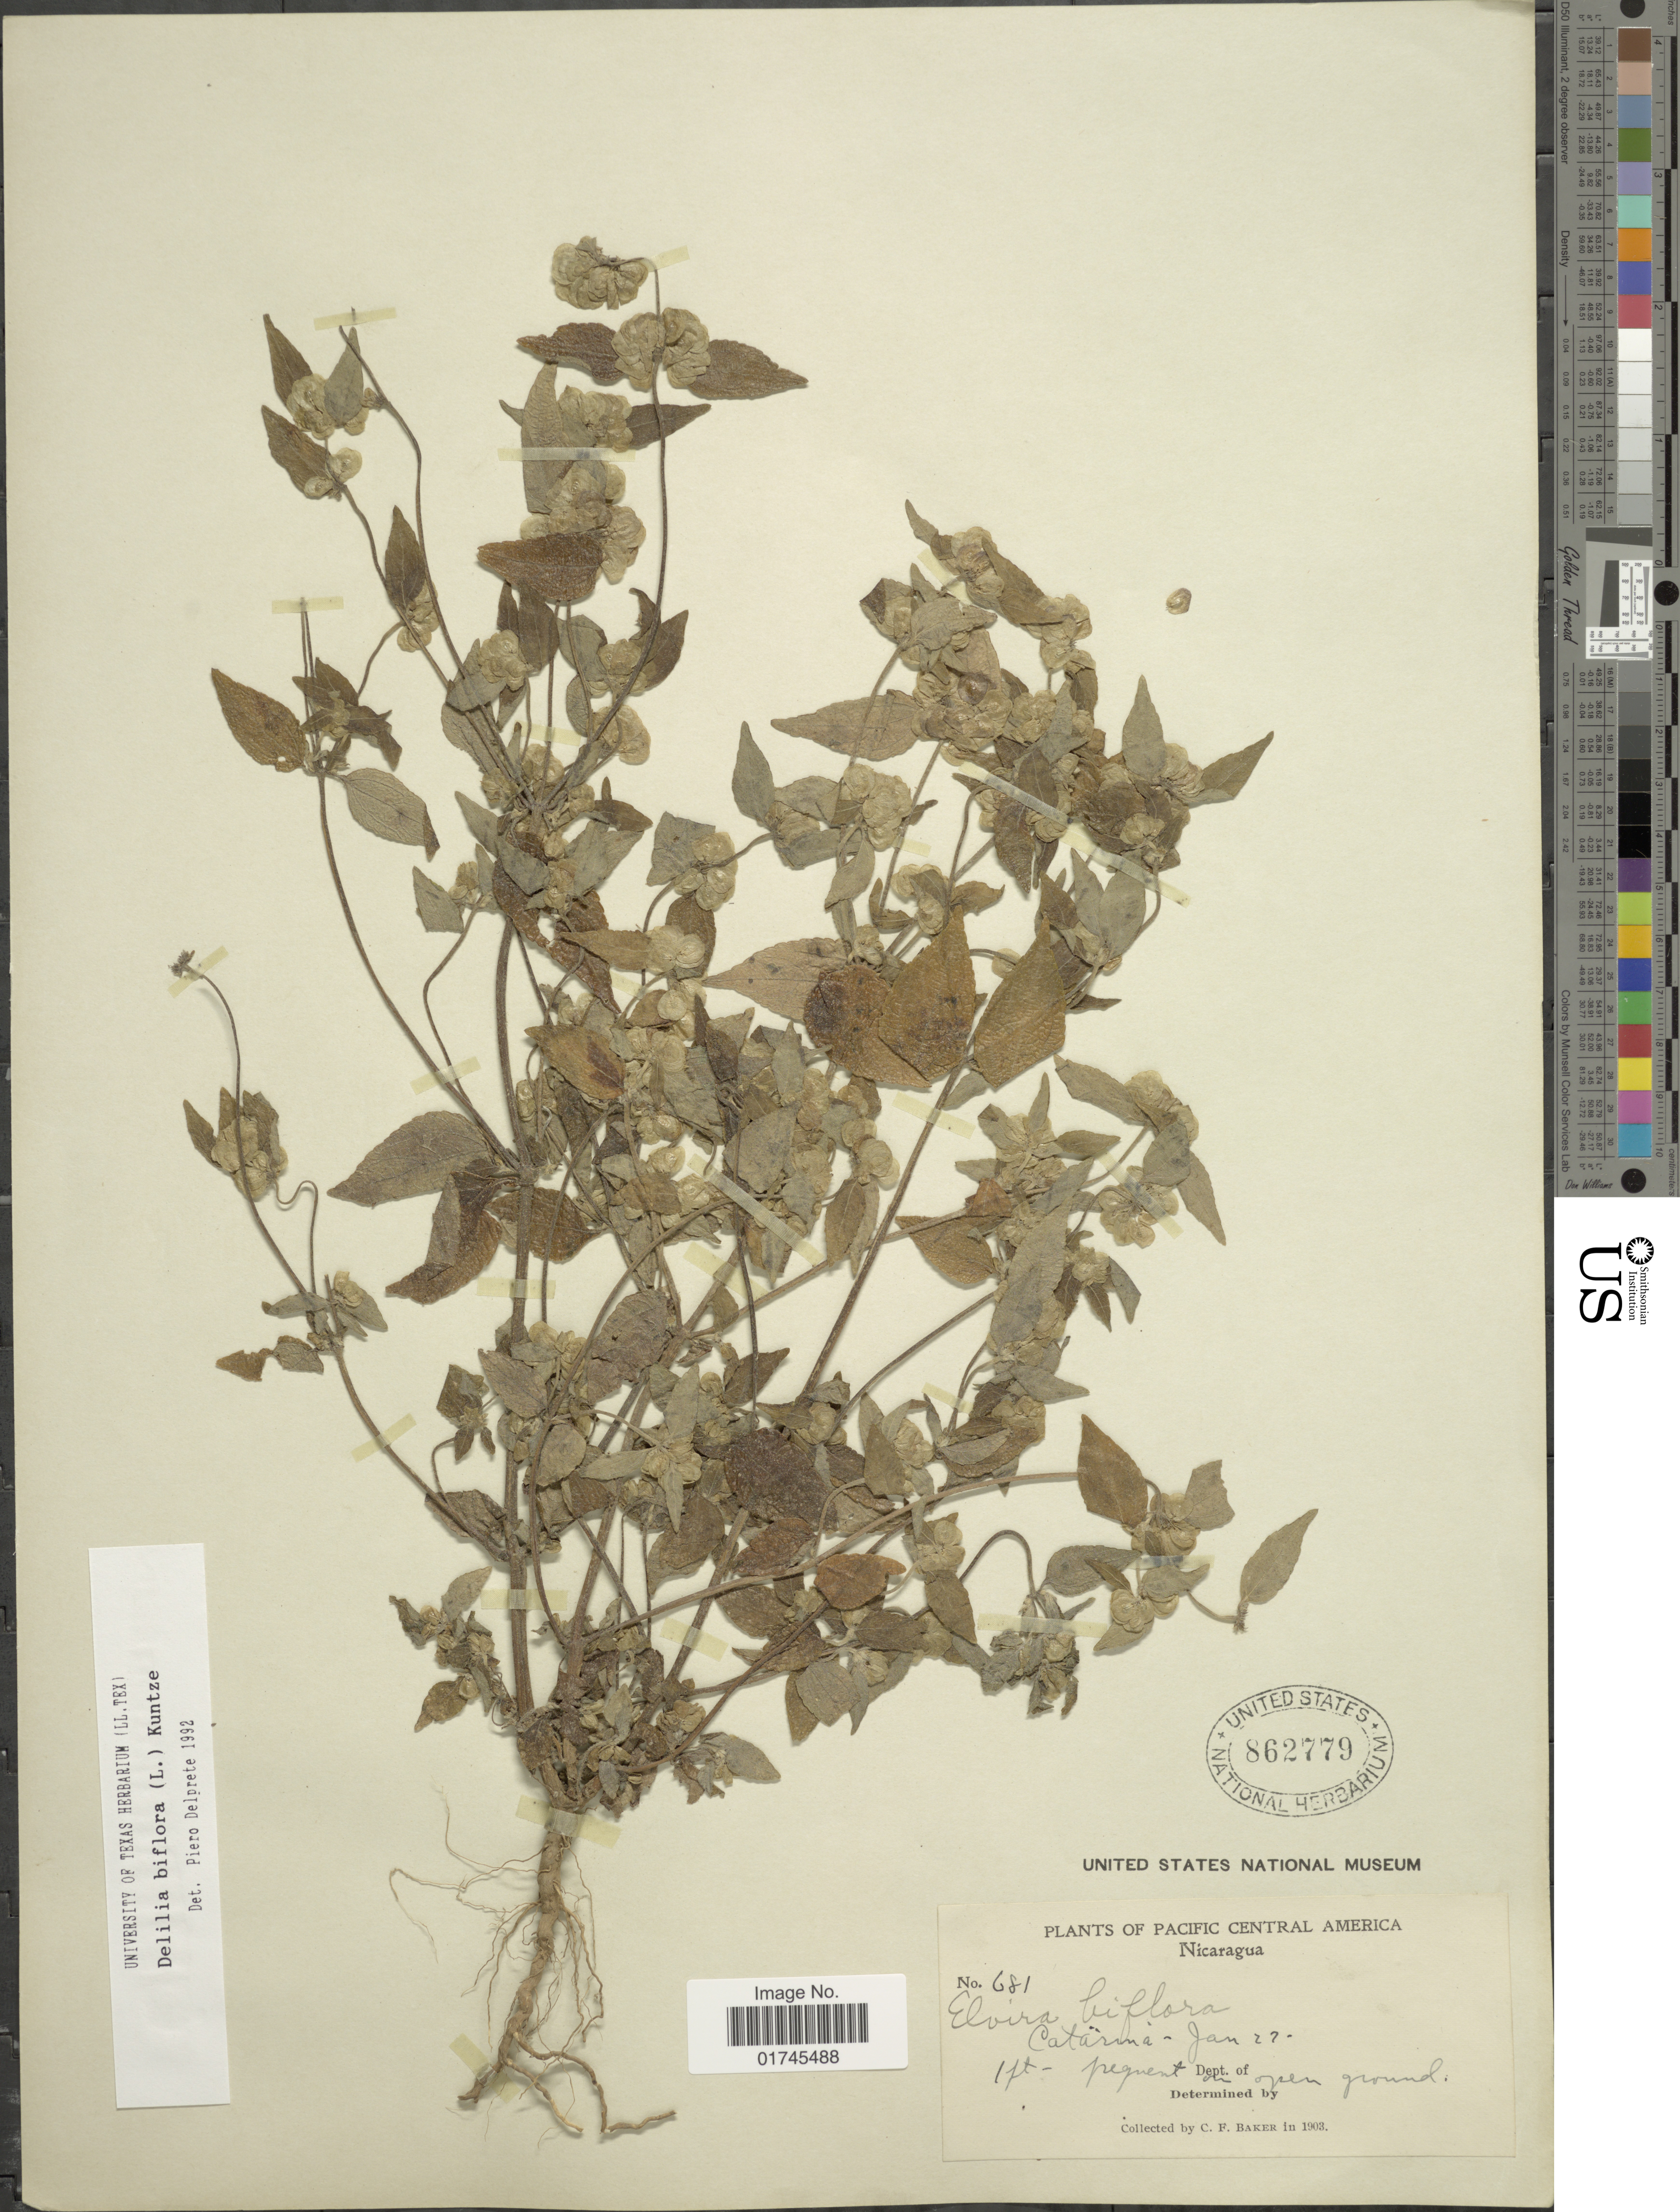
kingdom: Plantae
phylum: Tracheophyta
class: Magnoliopsida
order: Asterales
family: Asteraceae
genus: Delilia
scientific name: Delilia biflora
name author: (L.) Kuntze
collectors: C. F. Baker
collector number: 681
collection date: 1903-01-27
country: Nicaragua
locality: Pacific Central America, Dept. of open ground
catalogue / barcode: US 862779